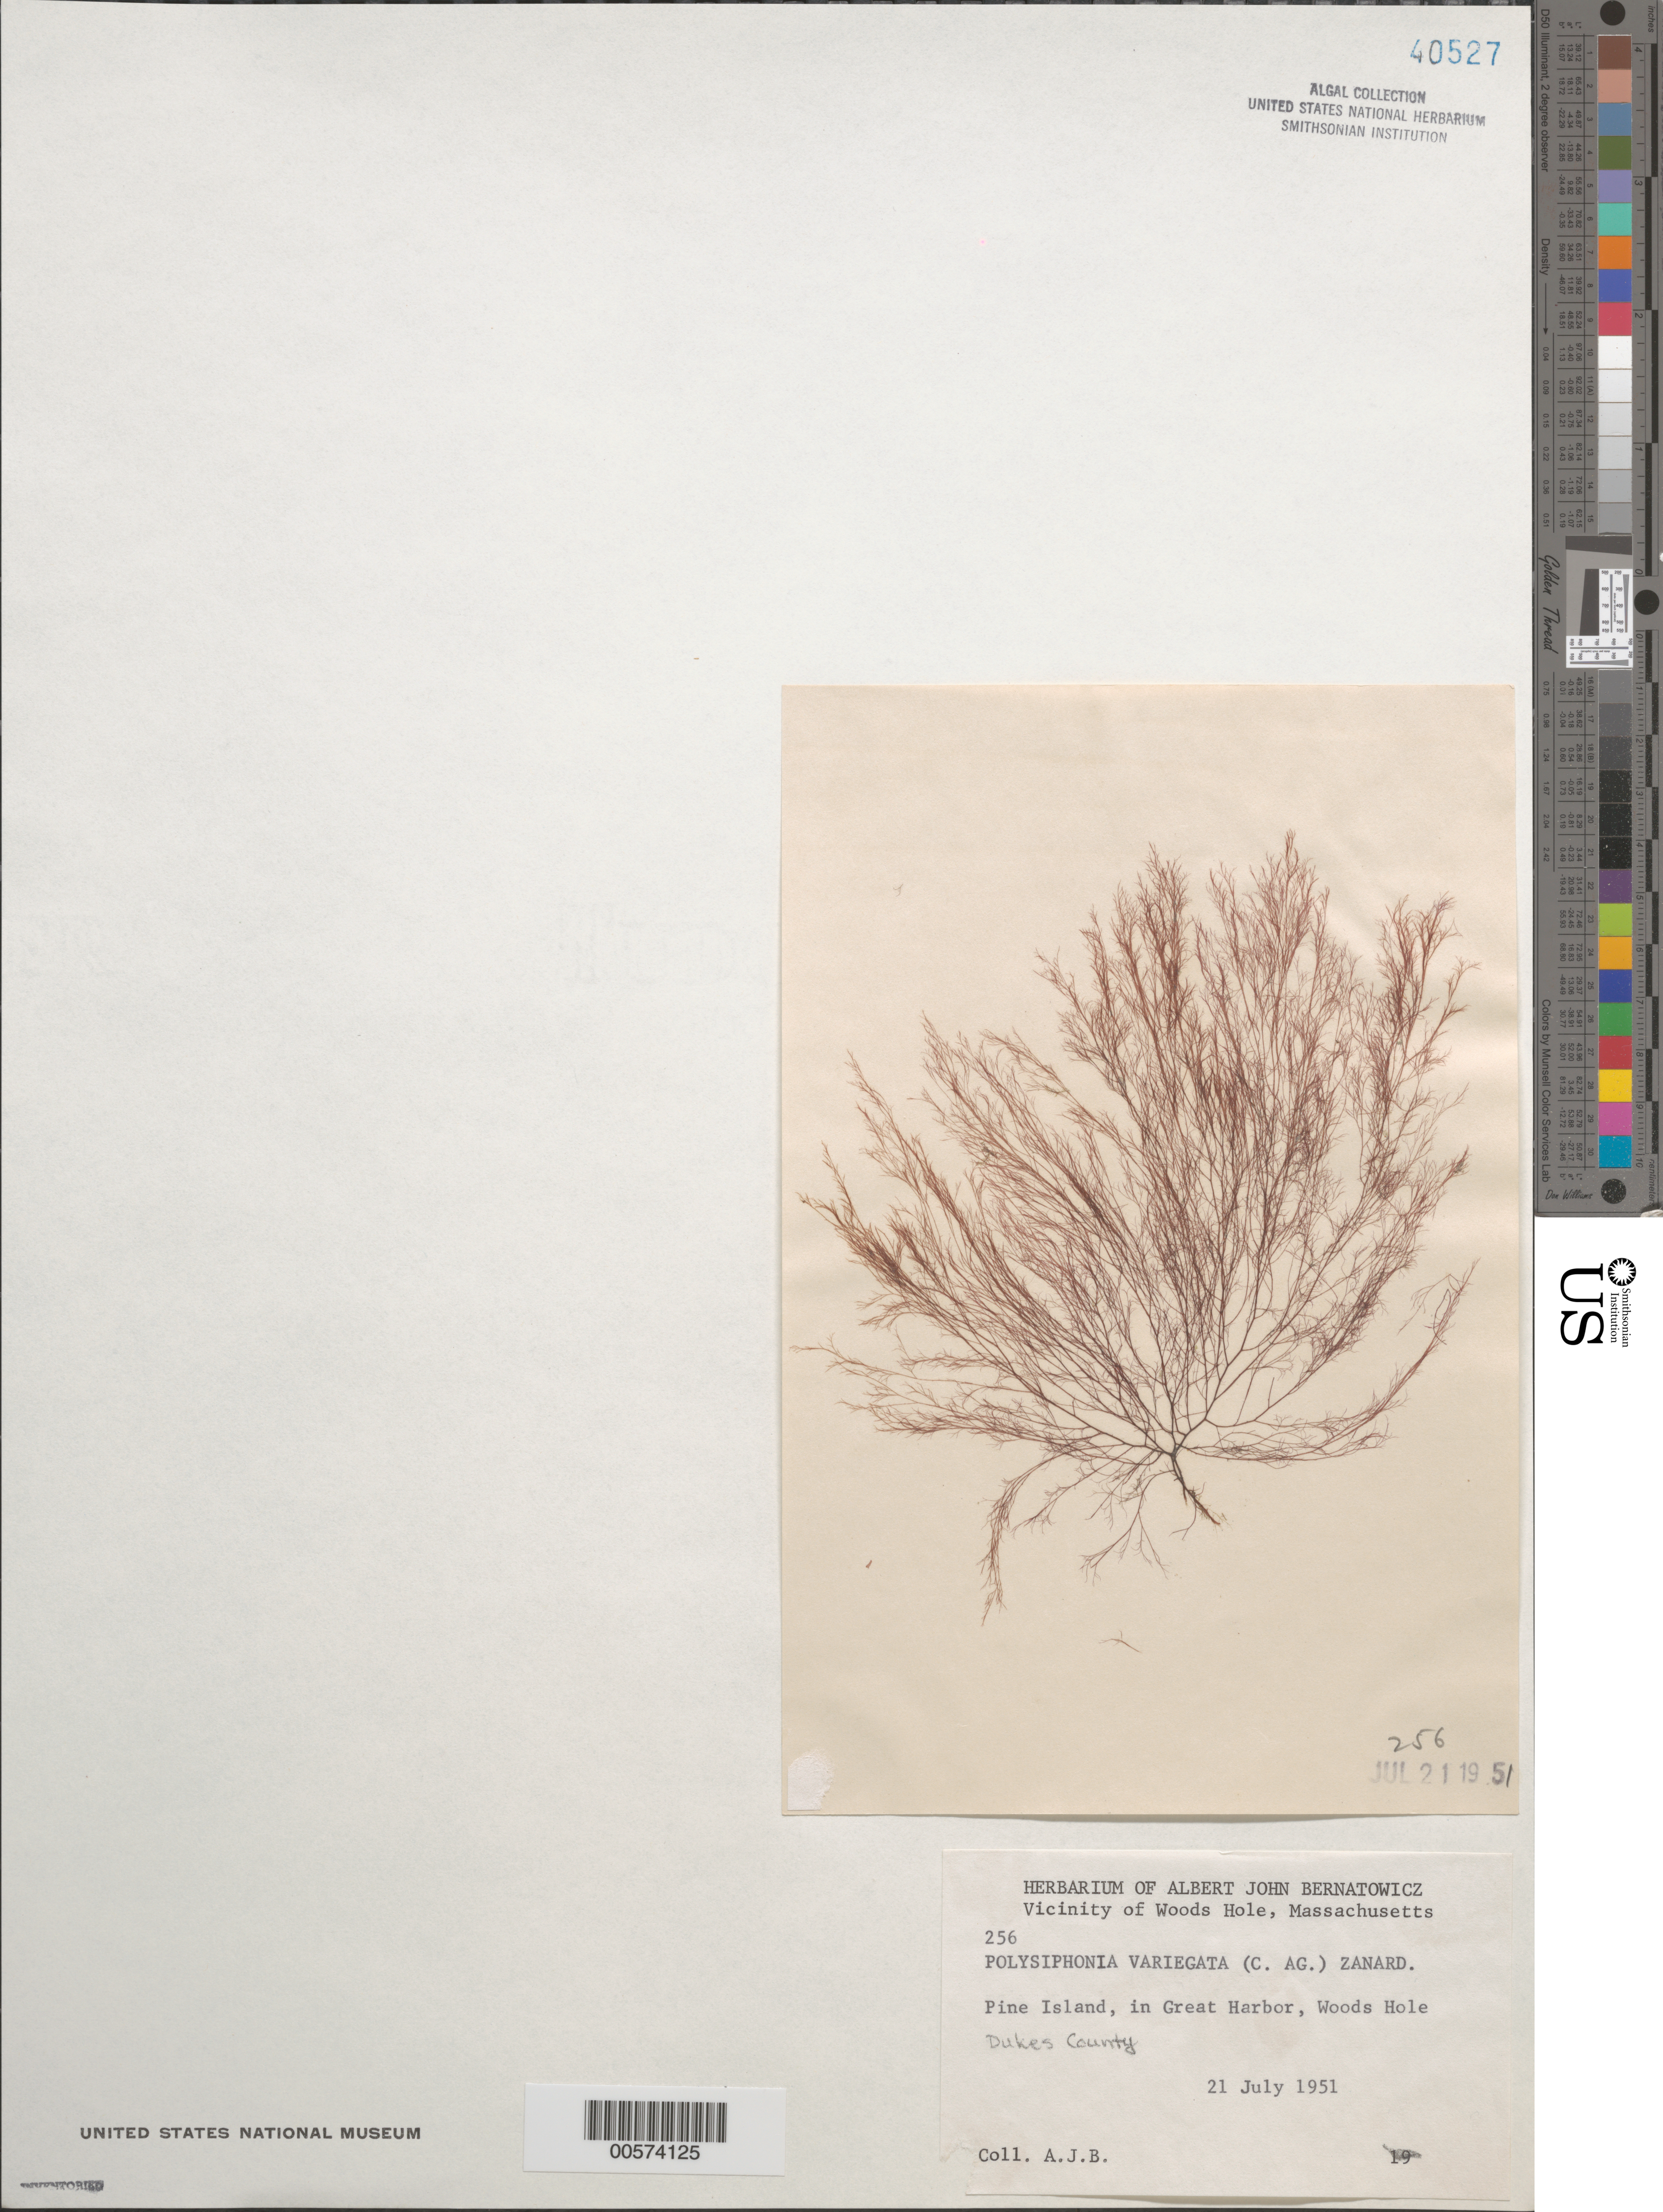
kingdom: Plantae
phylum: Rhodophyta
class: Florideophyceae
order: Ceramiales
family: Rhodomelaceae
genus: Carradoriella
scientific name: Carradoriella denudata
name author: (Dillwyn) Savoie & G.W. Saunders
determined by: Algae name updating Project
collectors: A. Bernatowicz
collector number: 256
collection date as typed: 21 Jul 1951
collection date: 1951-07-21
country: United States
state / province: Massachusetts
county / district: Dukes County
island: Pine Island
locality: Great Harbor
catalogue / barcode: US 40527